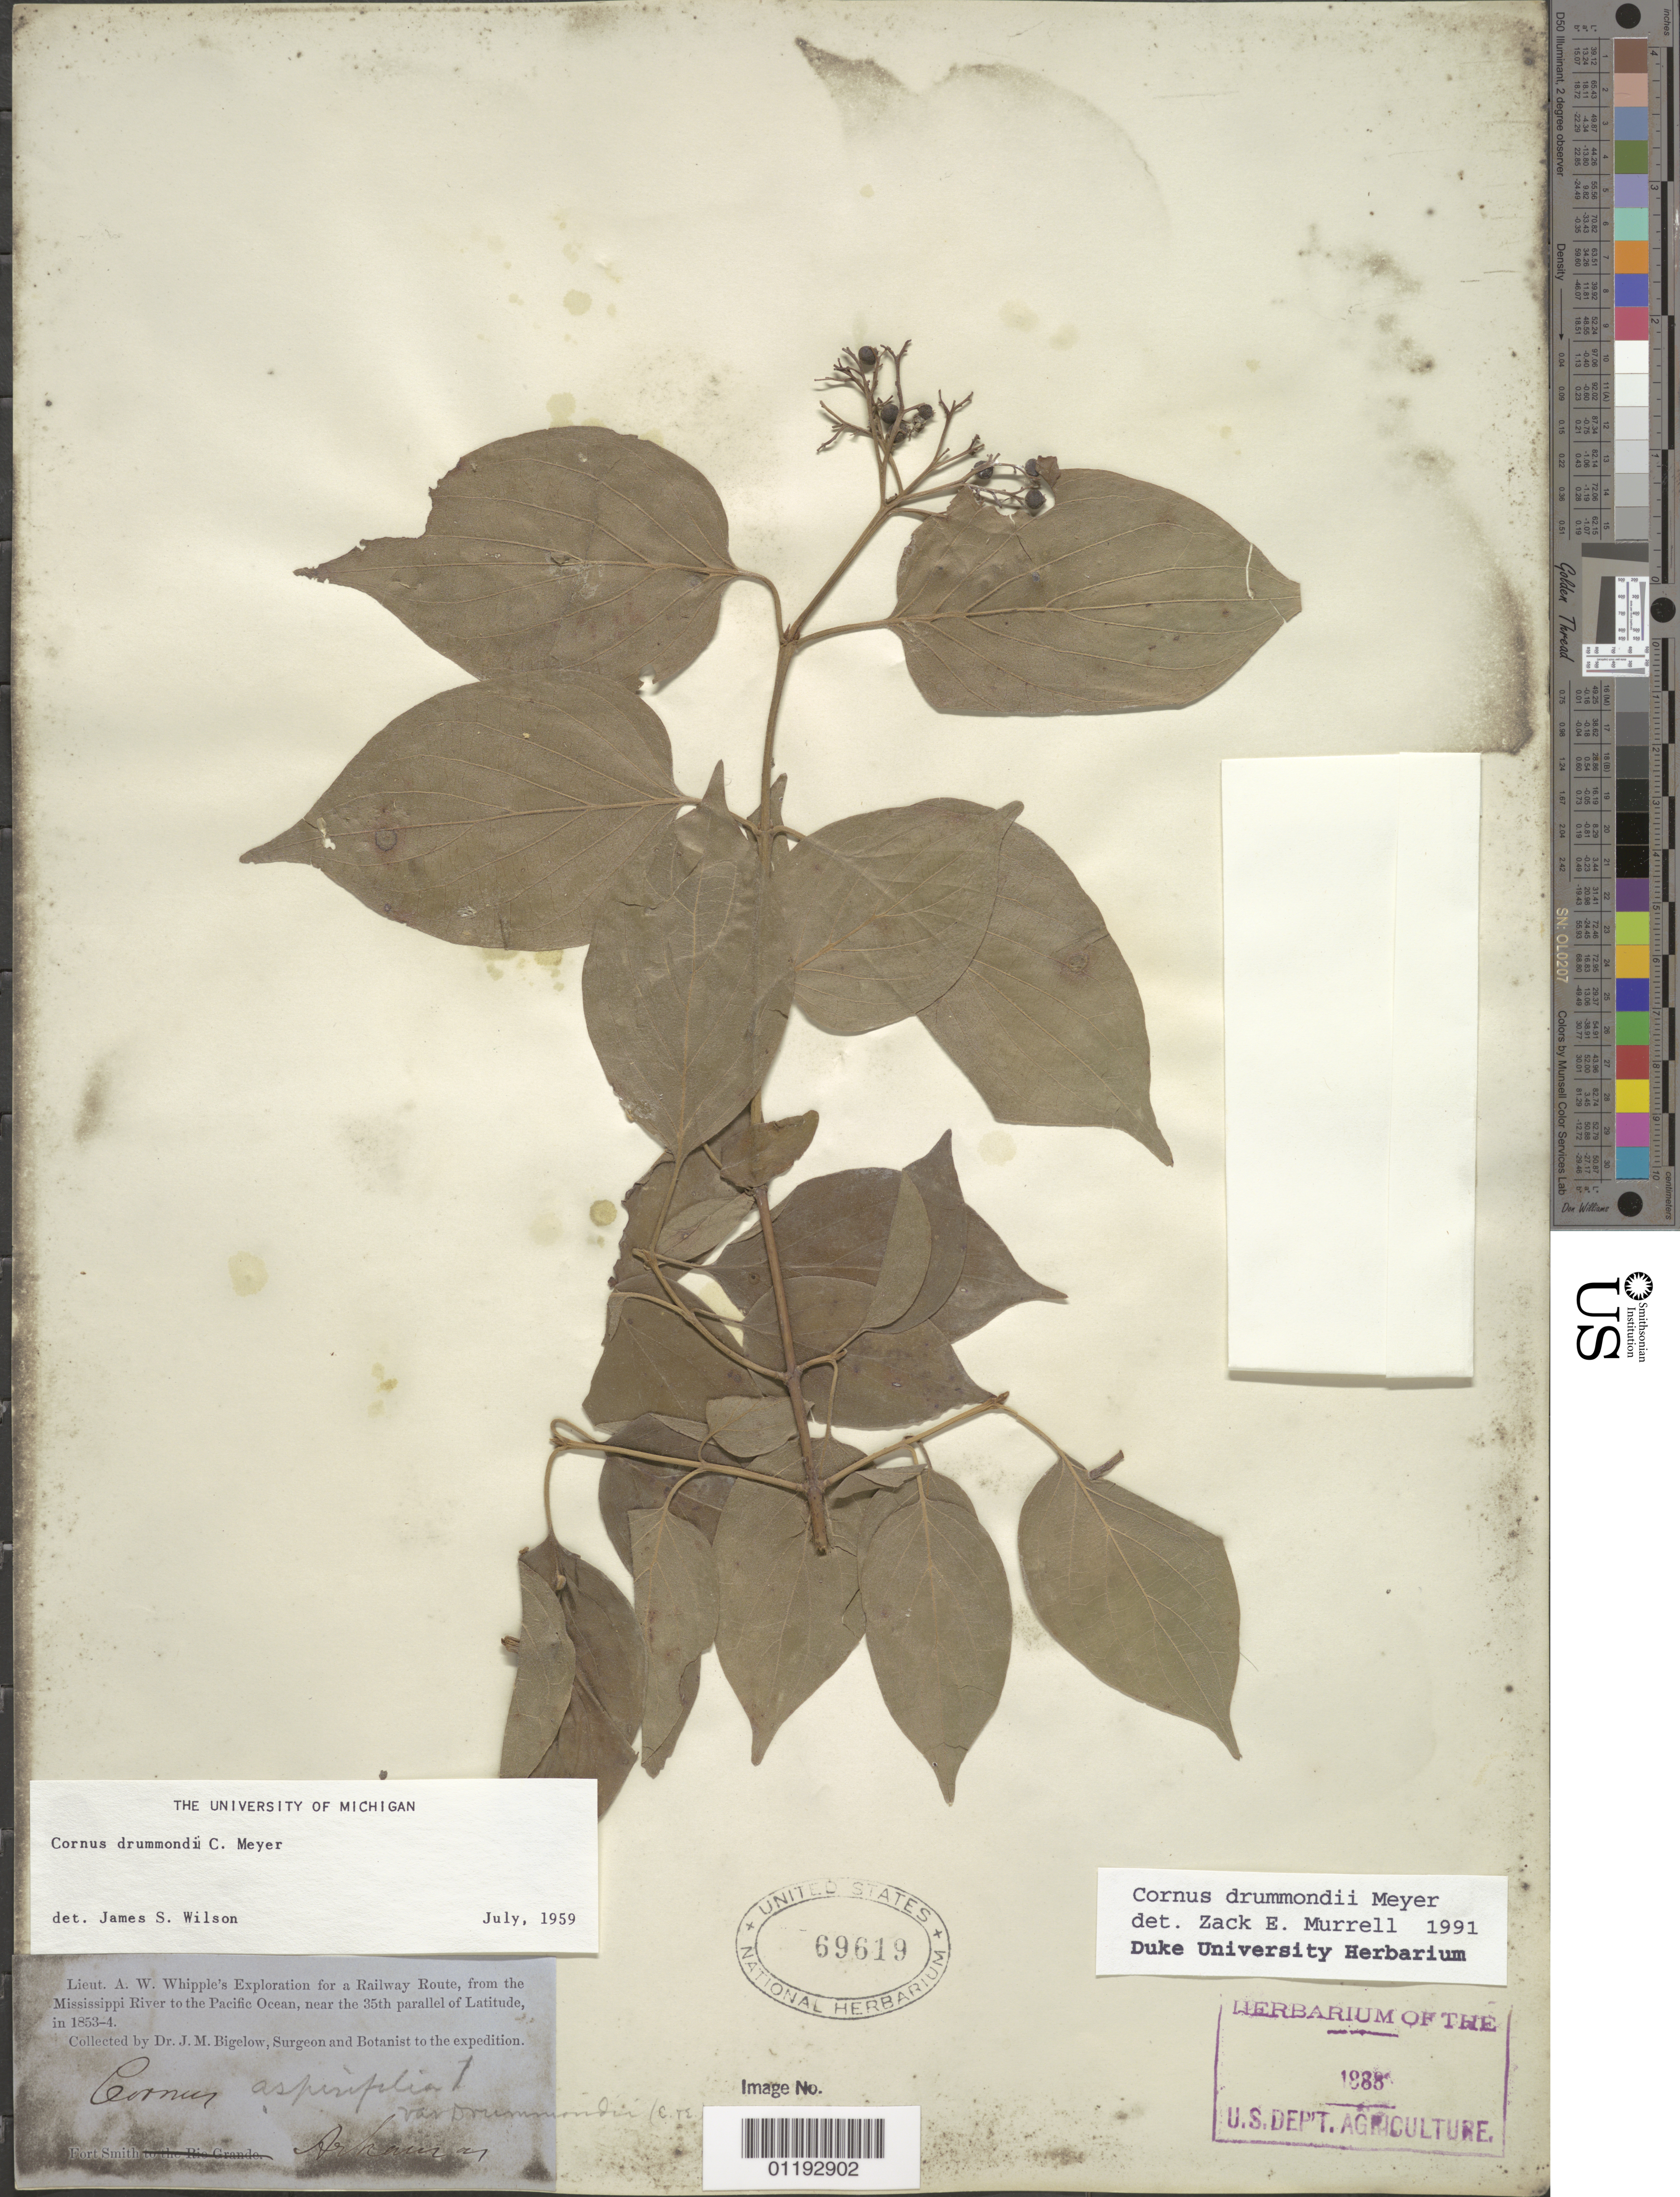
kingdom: Plantae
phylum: Tracheophyta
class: Magnoliopsida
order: Cornales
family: Cornaceae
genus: Cornus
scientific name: Cornus drummondii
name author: C.A. Mey.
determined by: Murrell, Z. E.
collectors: J. M. Bigelow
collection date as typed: ---1853 to -- --- 1854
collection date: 1853/1854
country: United States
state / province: Arkansas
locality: Fort Smith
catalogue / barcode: US 69619